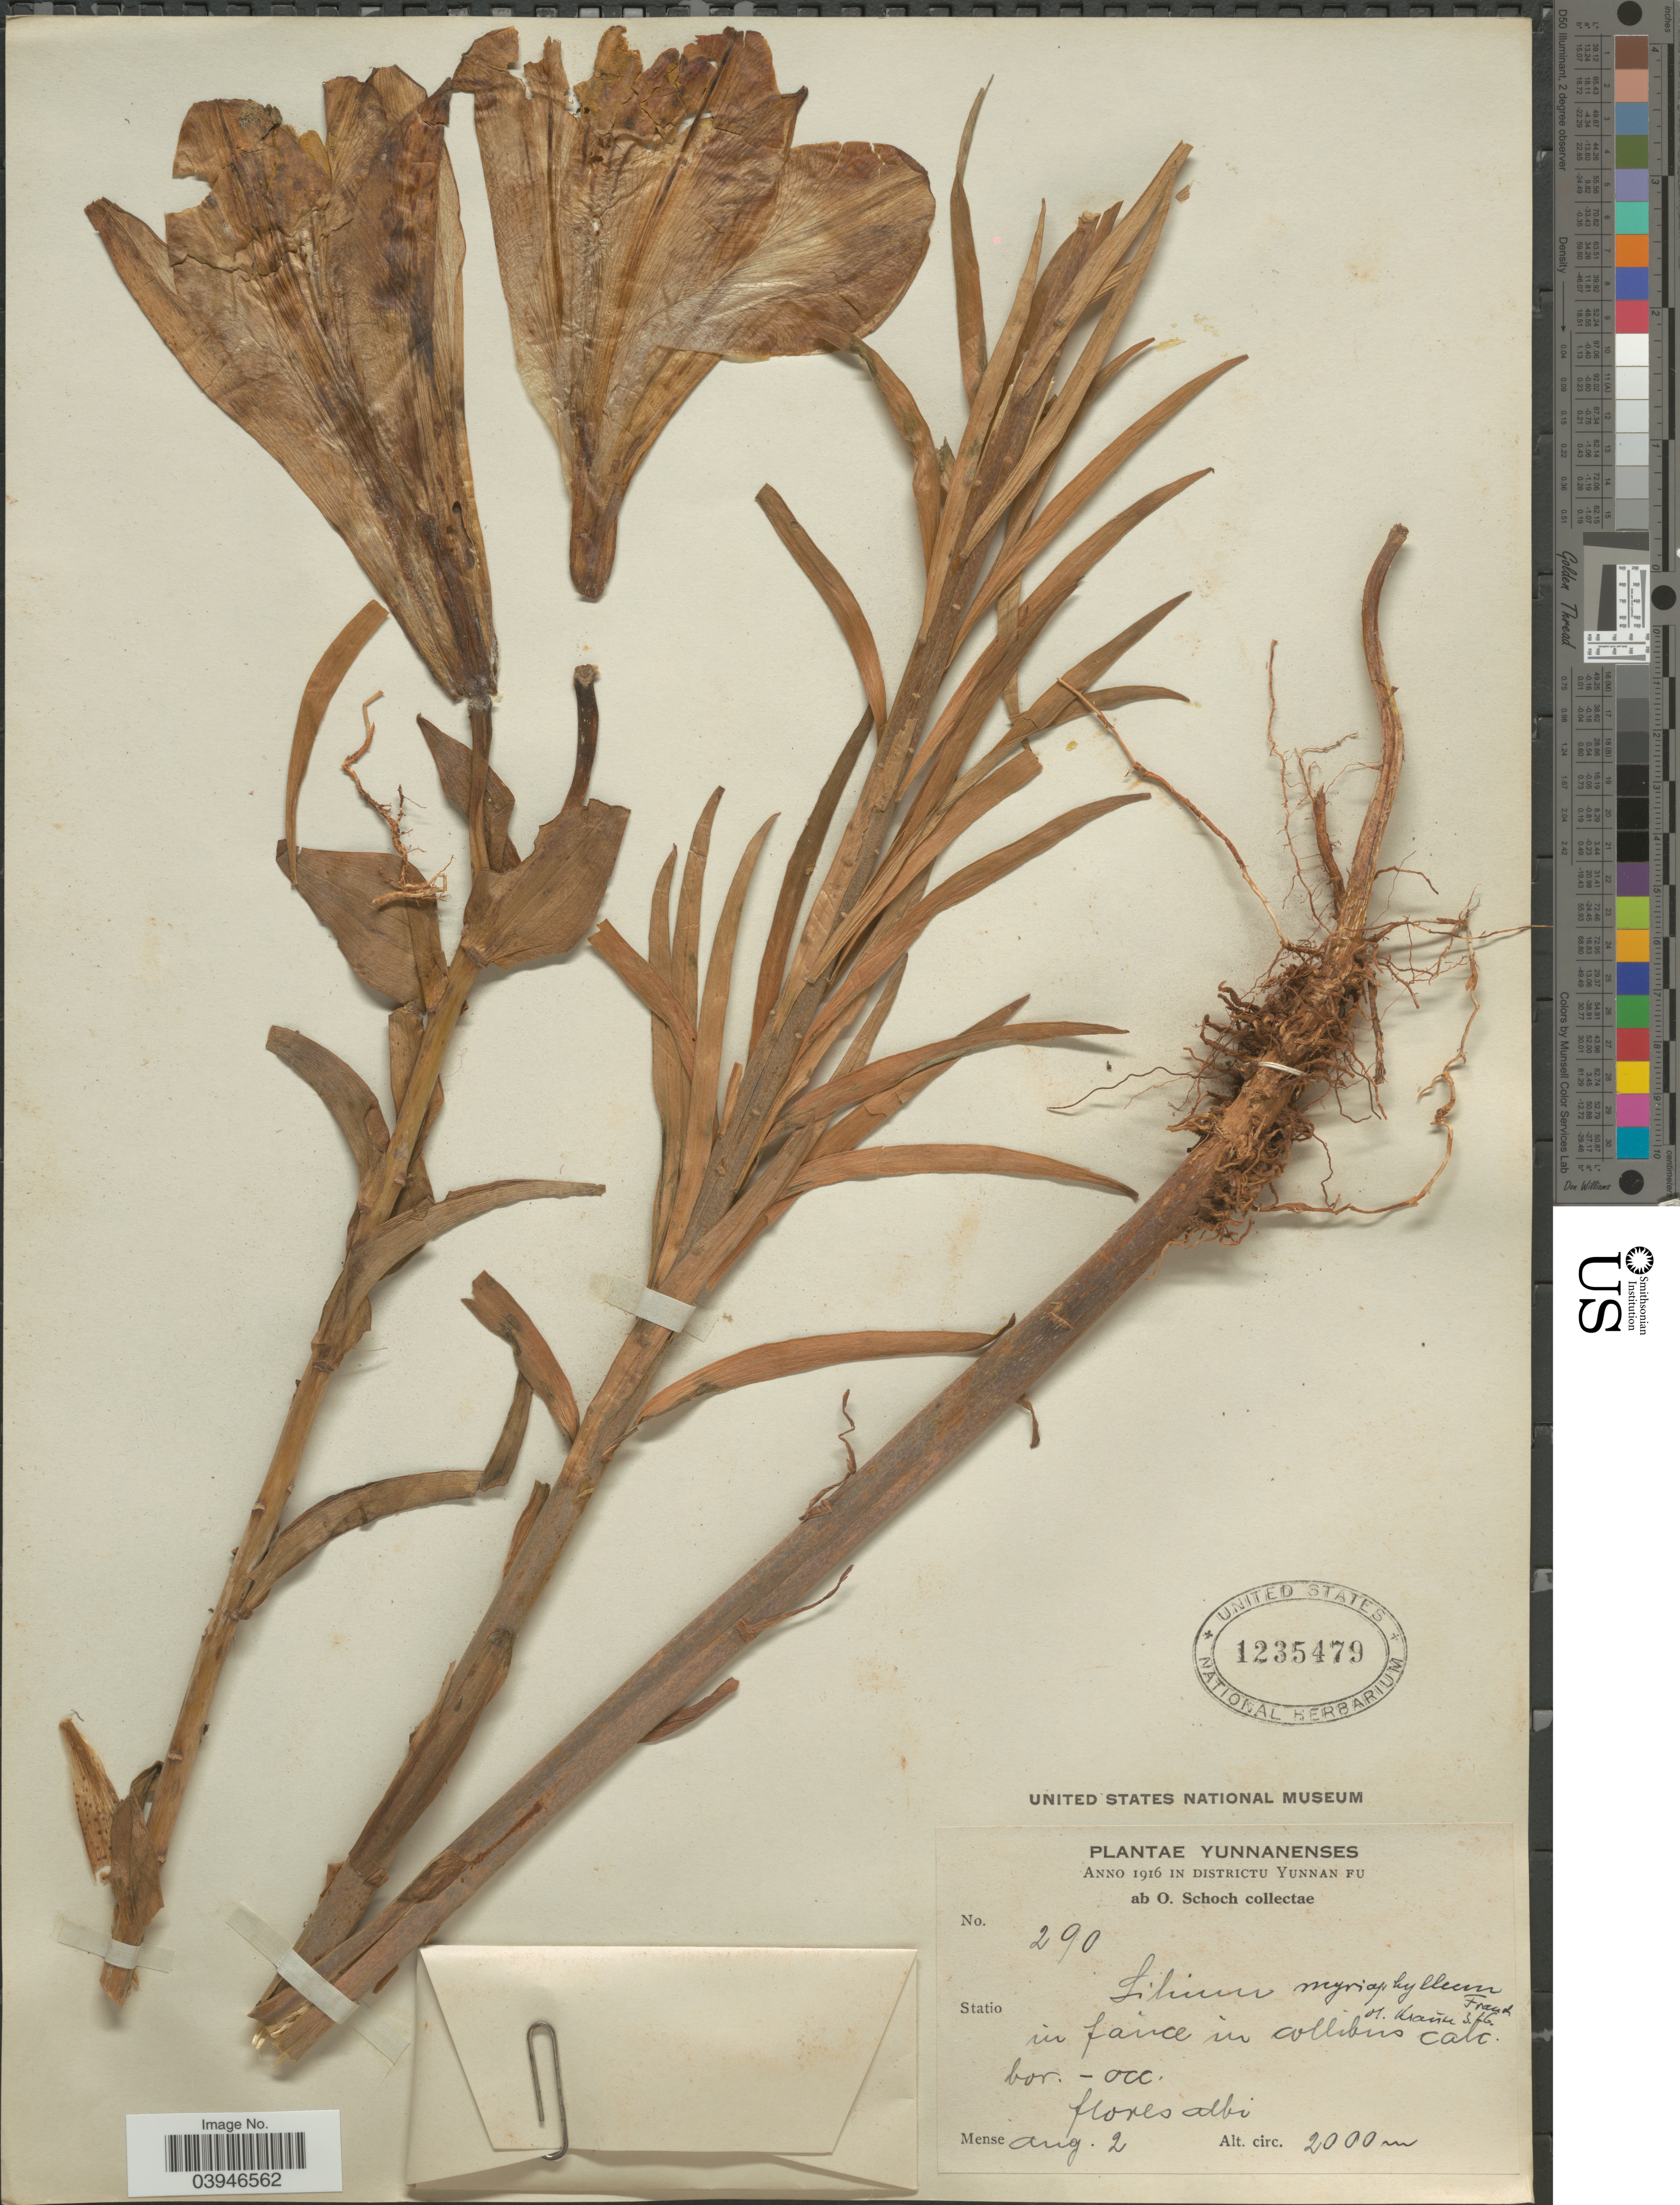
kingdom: Plantae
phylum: Tracheophyta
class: Liliopsida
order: Liliales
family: Liliaceae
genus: Lilium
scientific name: Lilium myriophyllum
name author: Franch.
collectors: O. Schoch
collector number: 290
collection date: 1916-08-02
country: China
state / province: Yunnan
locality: Districtu Yunnan fu. Statio in fairce [interpreted] in collibus calc. bor.-occ.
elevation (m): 2000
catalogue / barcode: US 1235479